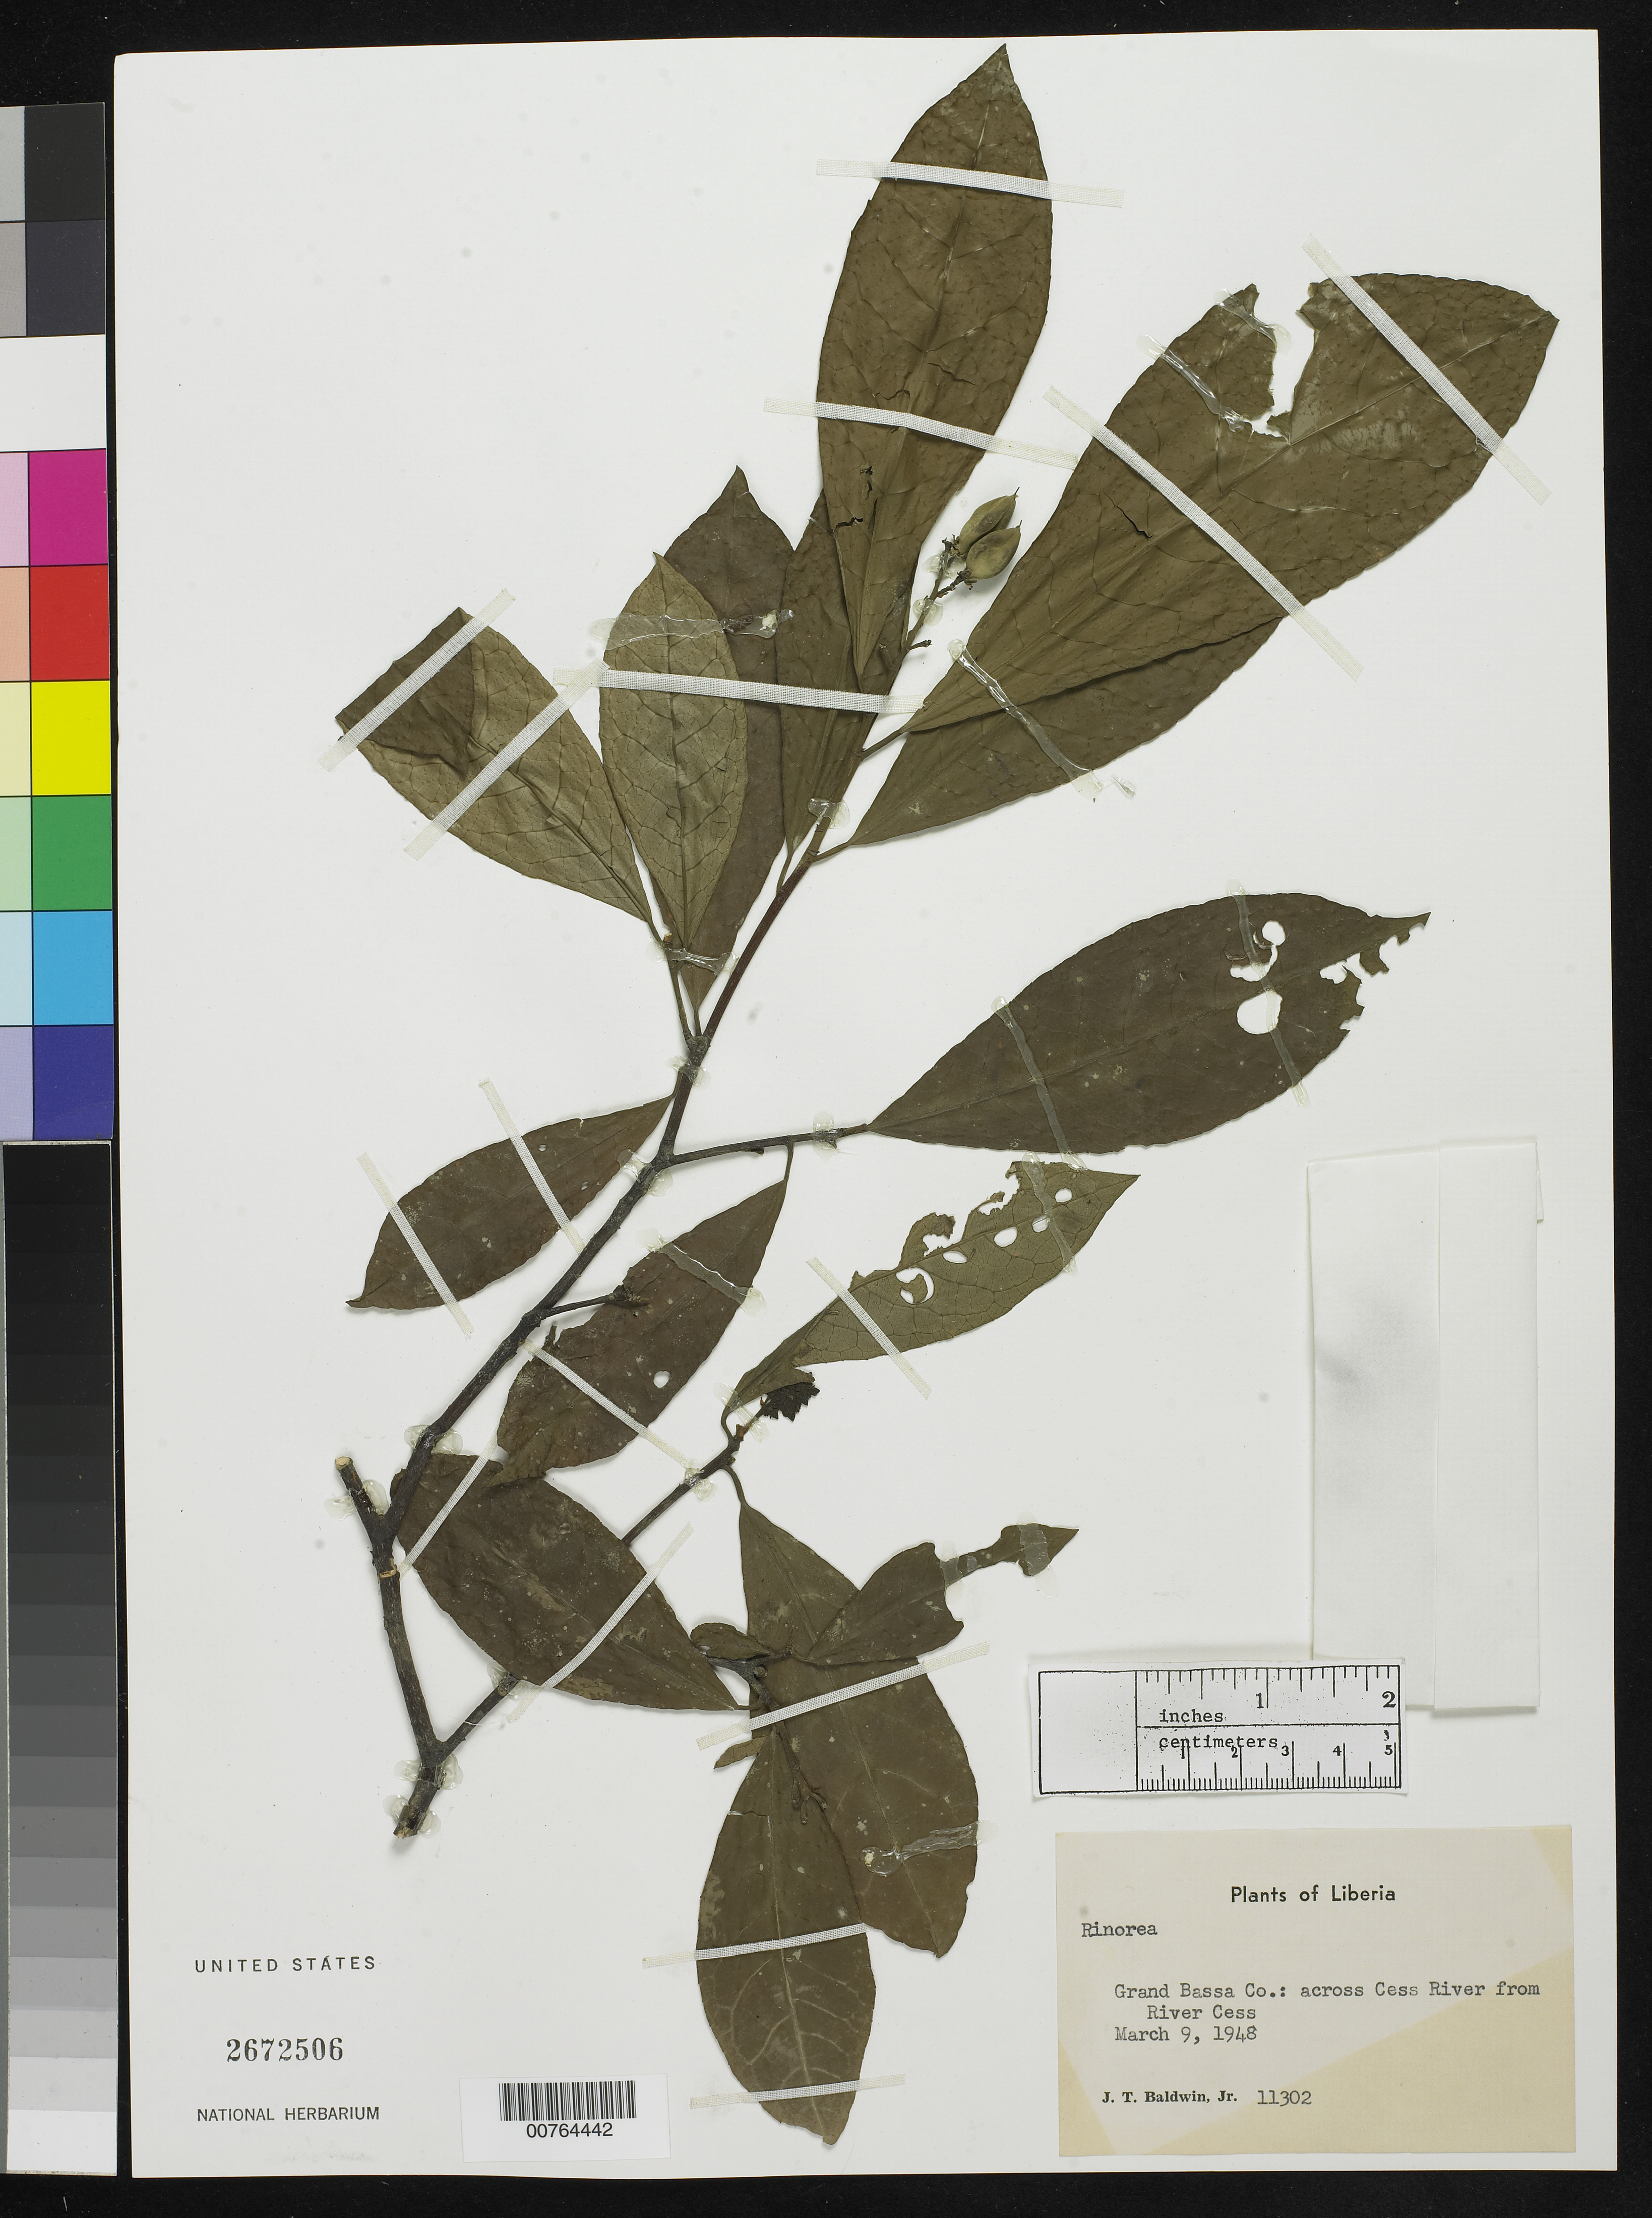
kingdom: Plantae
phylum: Tracheophyta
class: Magnoliopsida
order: Malpighiales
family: Violaceae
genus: Rinorea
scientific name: Rinorea sp.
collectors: J. T. Baldwin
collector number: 11302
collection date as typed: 09 Mar 1948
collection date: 1948-03-09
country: Liberia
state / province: Grand Bassa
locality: Across Cess River from River Cess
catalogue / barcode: US 2672506